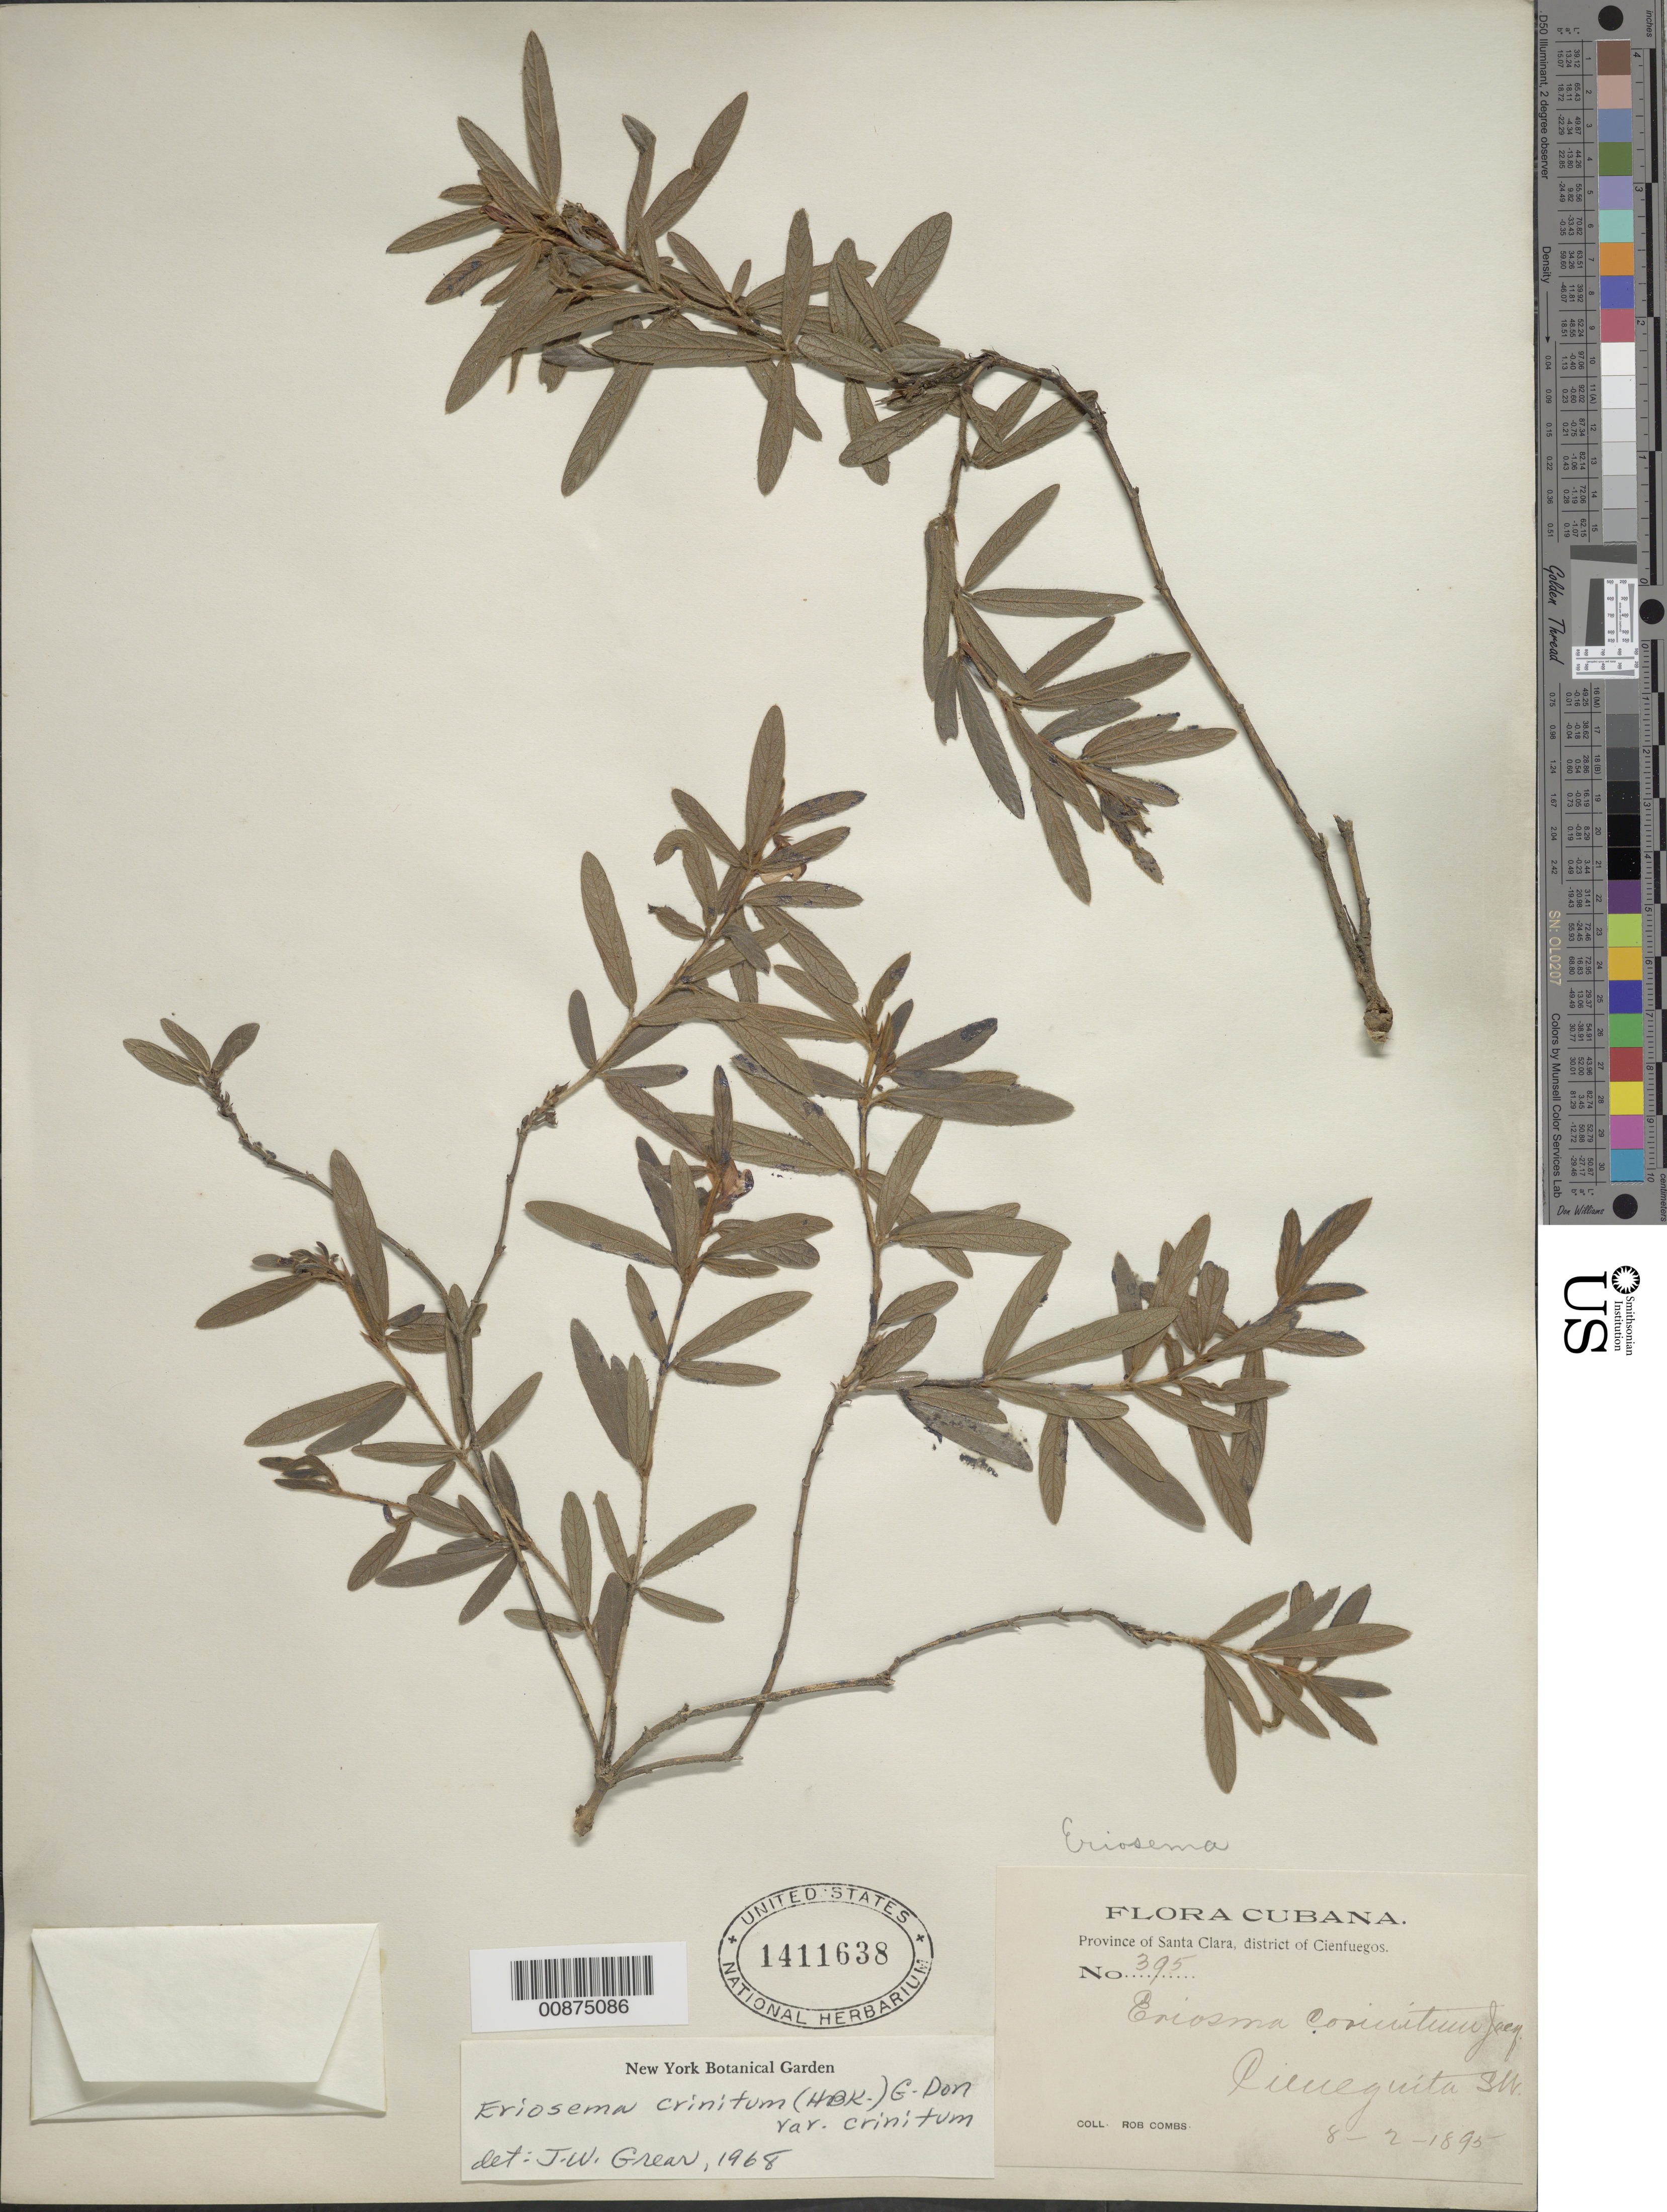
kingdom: Plantae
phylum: Tracheophyta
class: Magnoliopsida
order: Fabales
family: Fabaceae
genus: Eriosema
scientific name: Eriosema crinitum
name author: (Kunth) G. Don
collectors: R. Combs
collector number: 395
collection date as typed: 08 Feb 1895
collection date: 1895-02-08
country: Cuba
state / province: Las Villas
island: Cuba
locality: Province of Santa Clara (obsolete), dictrict of Cienfuegos Cieneguita SW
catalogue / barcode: US 1411638